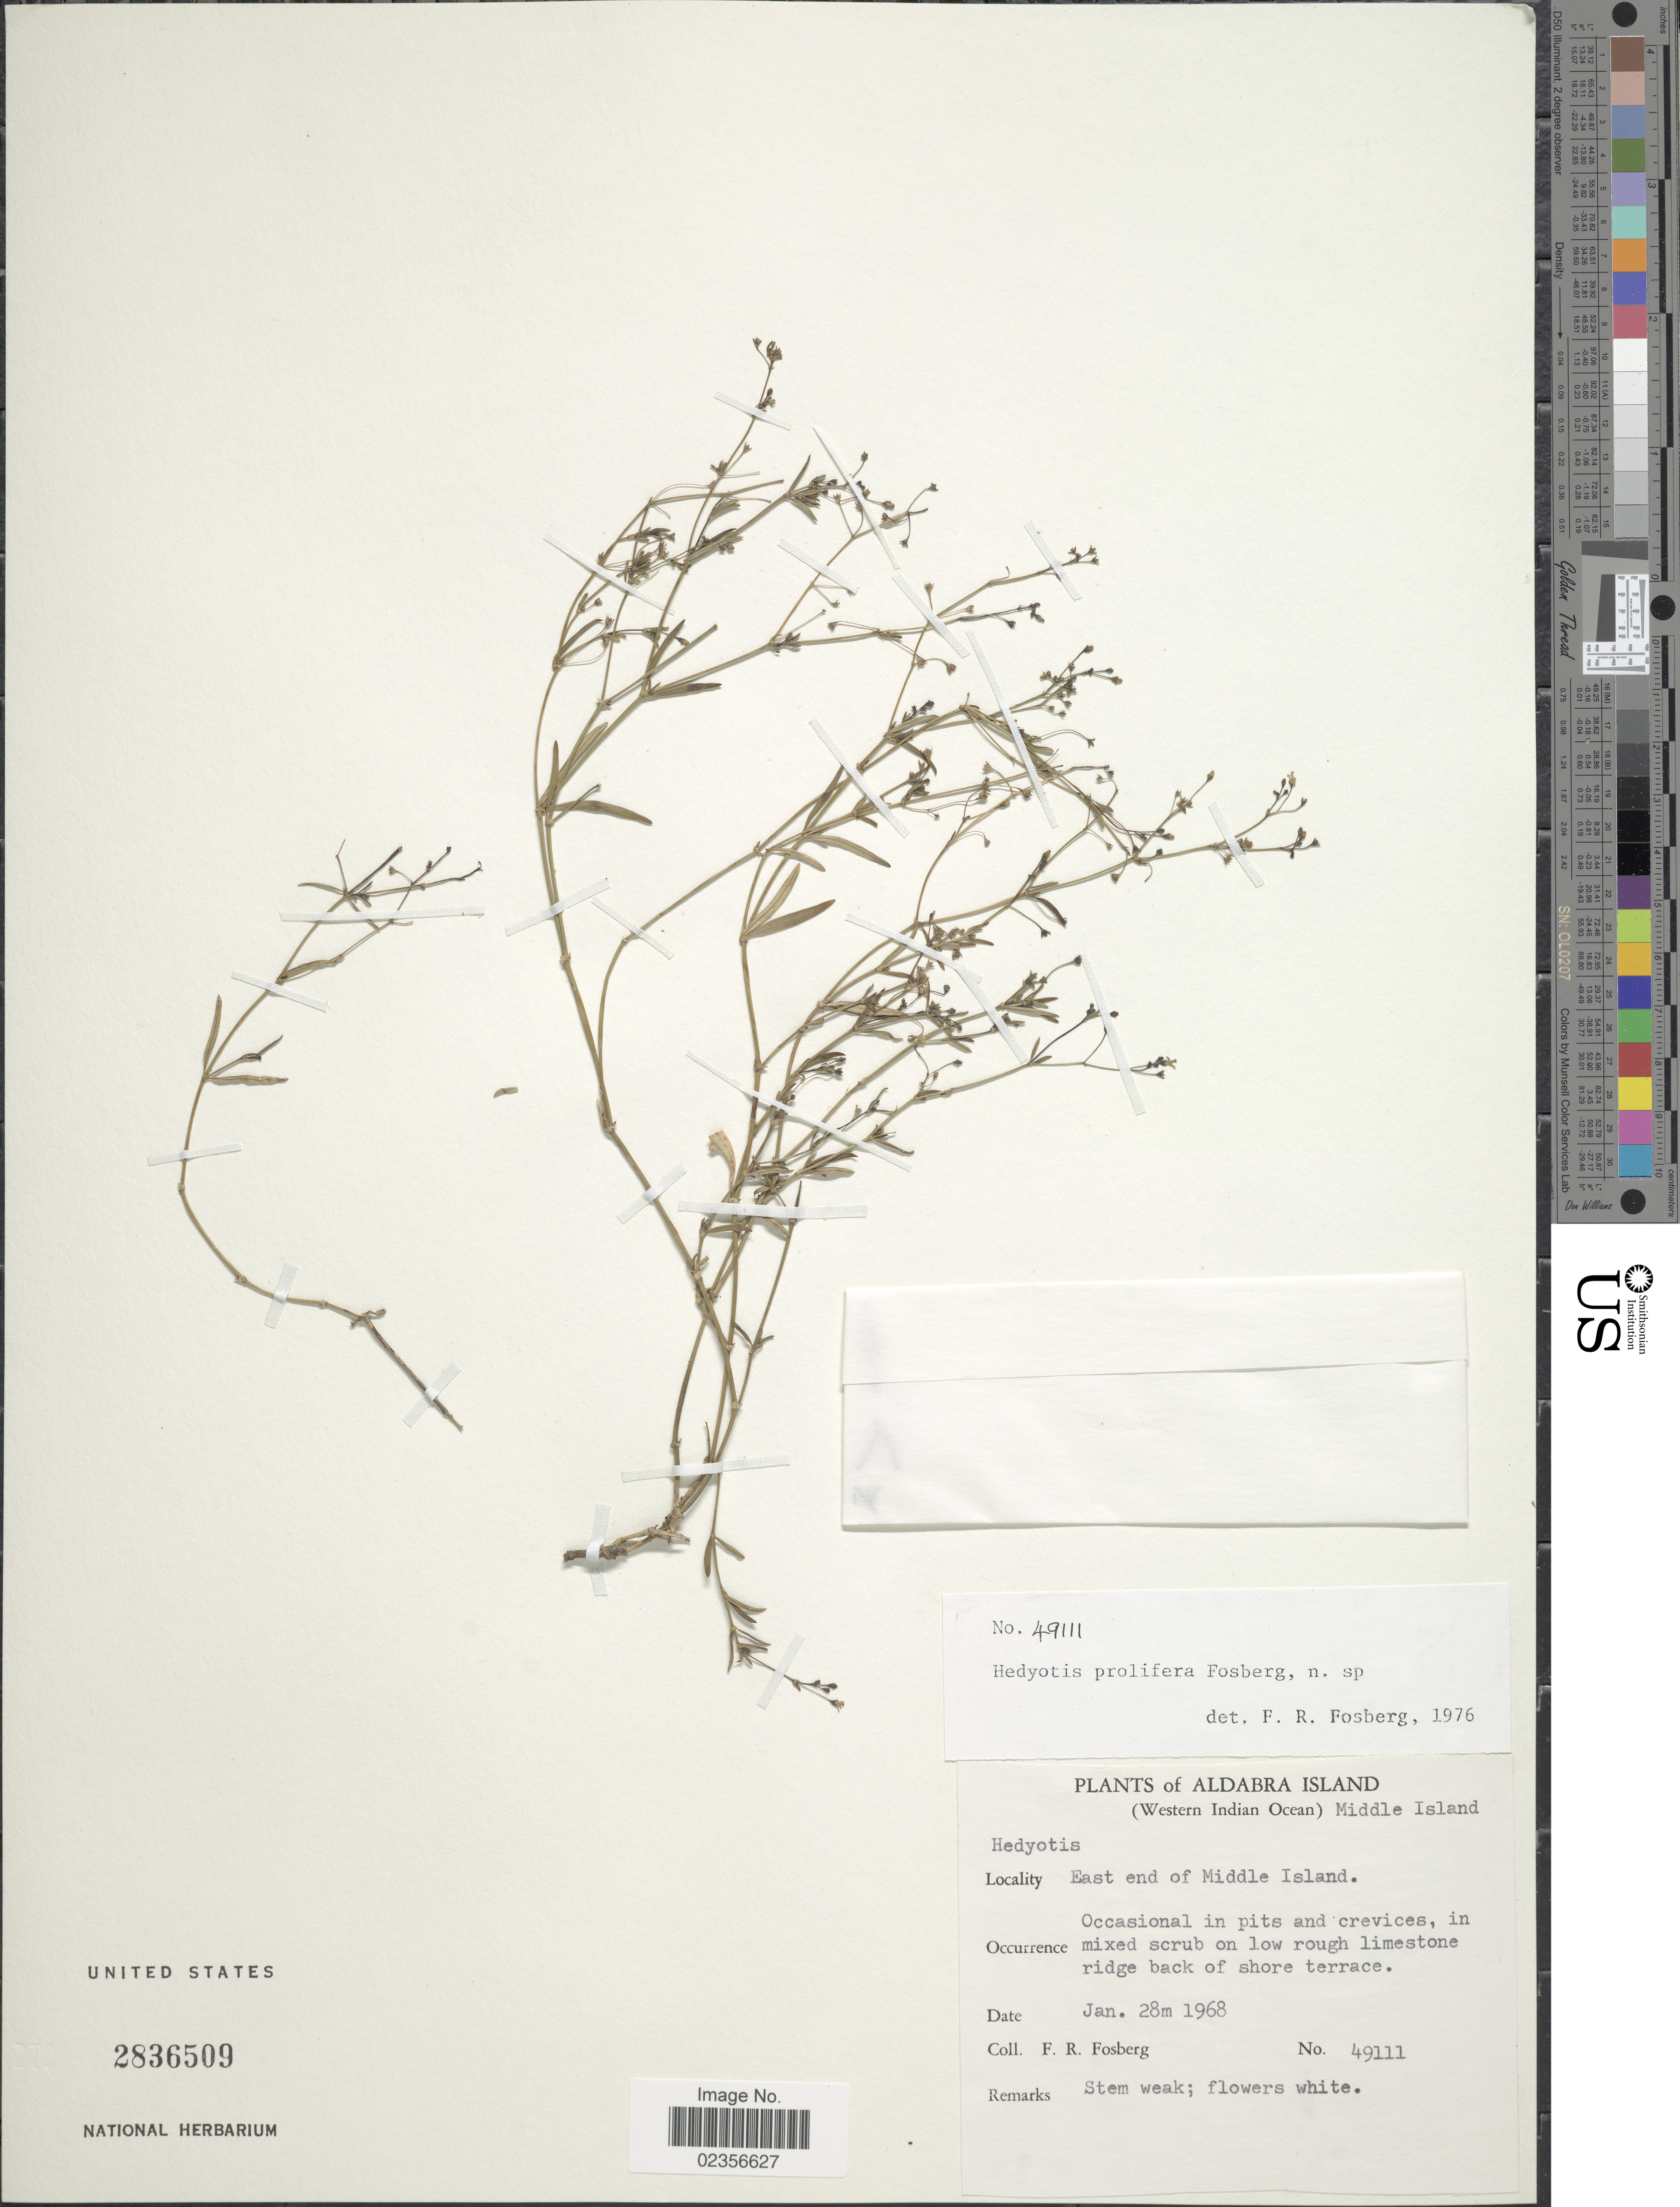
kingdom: Plantae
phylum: Tracheophyta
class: Magnoliopsida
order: Gentianales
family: Rubiaceae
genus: Hedyotis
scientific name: Hedyotis prolifera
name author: Fosberg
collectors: F. R. Fosberg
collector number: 49111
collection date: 1968-01-28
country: Seychelles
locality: Aldabra Island: Middle Island East end of Middle Island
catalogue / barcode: US 2836509